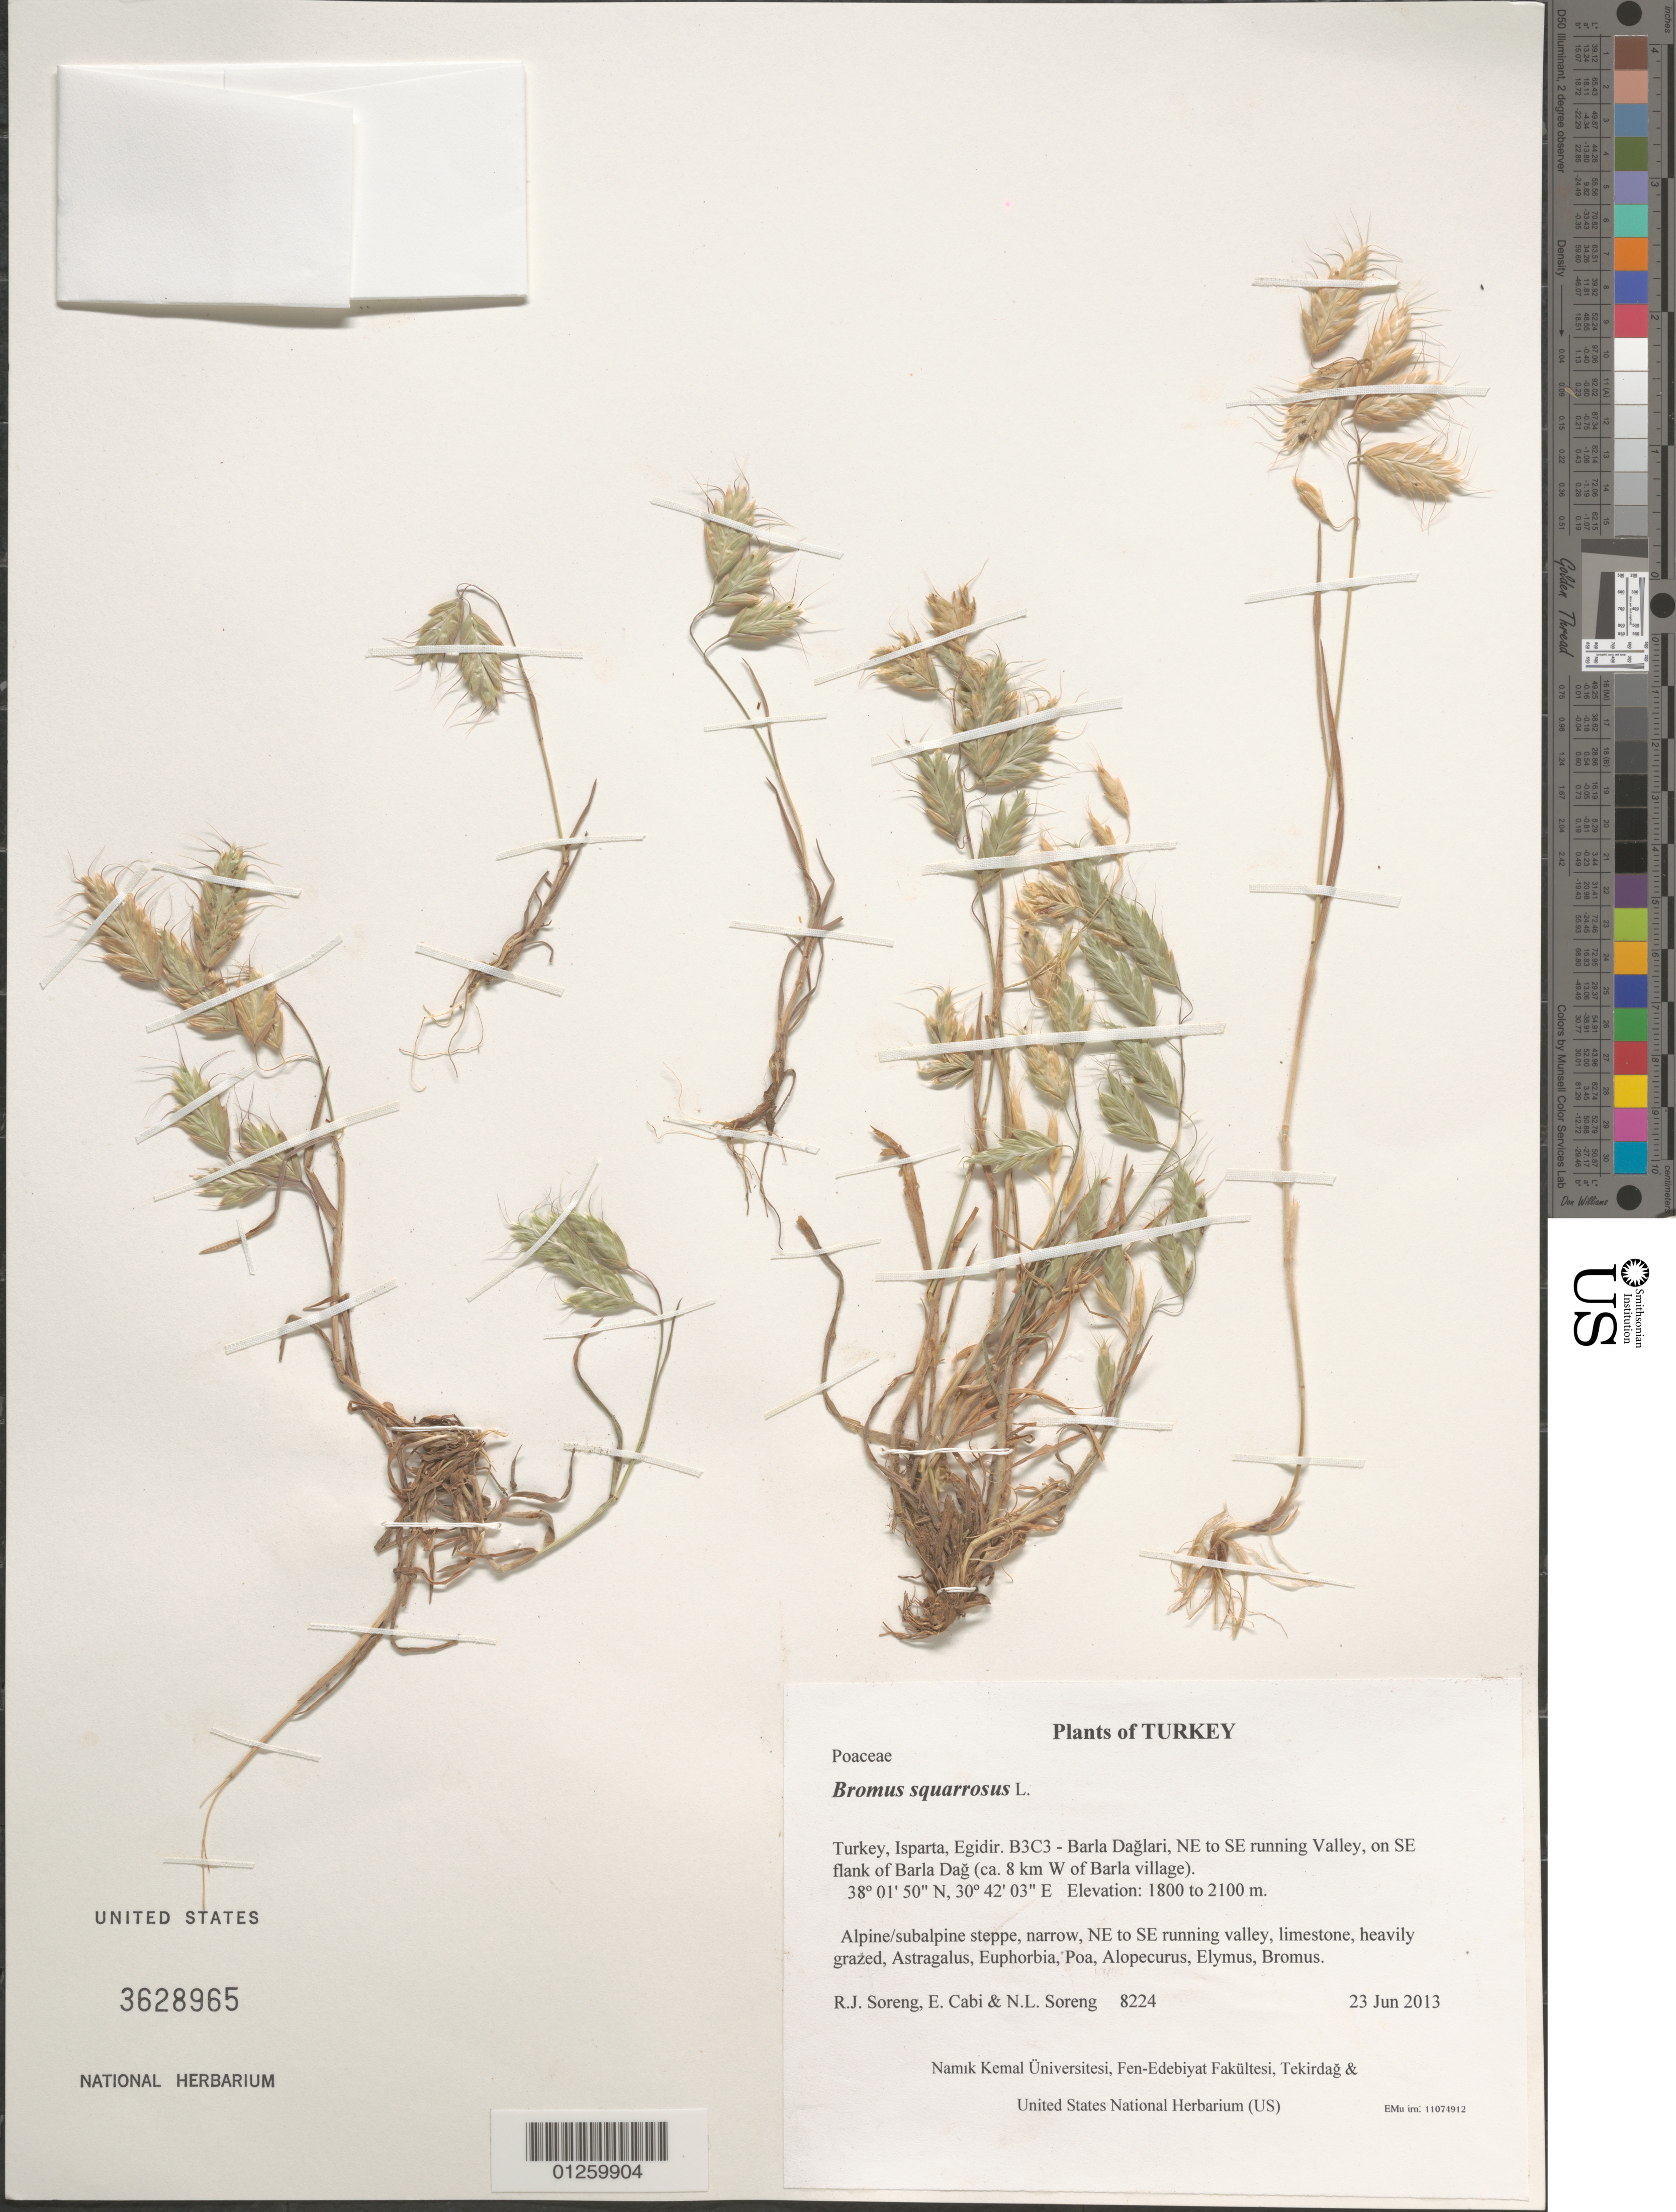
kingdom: Plantae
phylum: Tracheophyta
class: Liliopsida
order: Poales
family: Poaceae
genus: Bromus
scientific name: Bromus squarrosus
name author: L.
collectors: R. J. Soreng, E. Cabi & N. L. Soreng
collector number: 8224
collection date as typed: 2013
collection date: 2013-06-23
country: Turkey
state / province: Isparta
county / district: Egidir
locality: B3C3 - Barla Daglari, NE to SE running Valley, on SE flank of Barla Dag (ca. 8 km W of Barla village)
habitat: Alpine/subalpine steppe, narrow, NE to SE running valley, limestone, heavily grazed.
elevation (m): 1800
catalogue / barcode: US 3628965